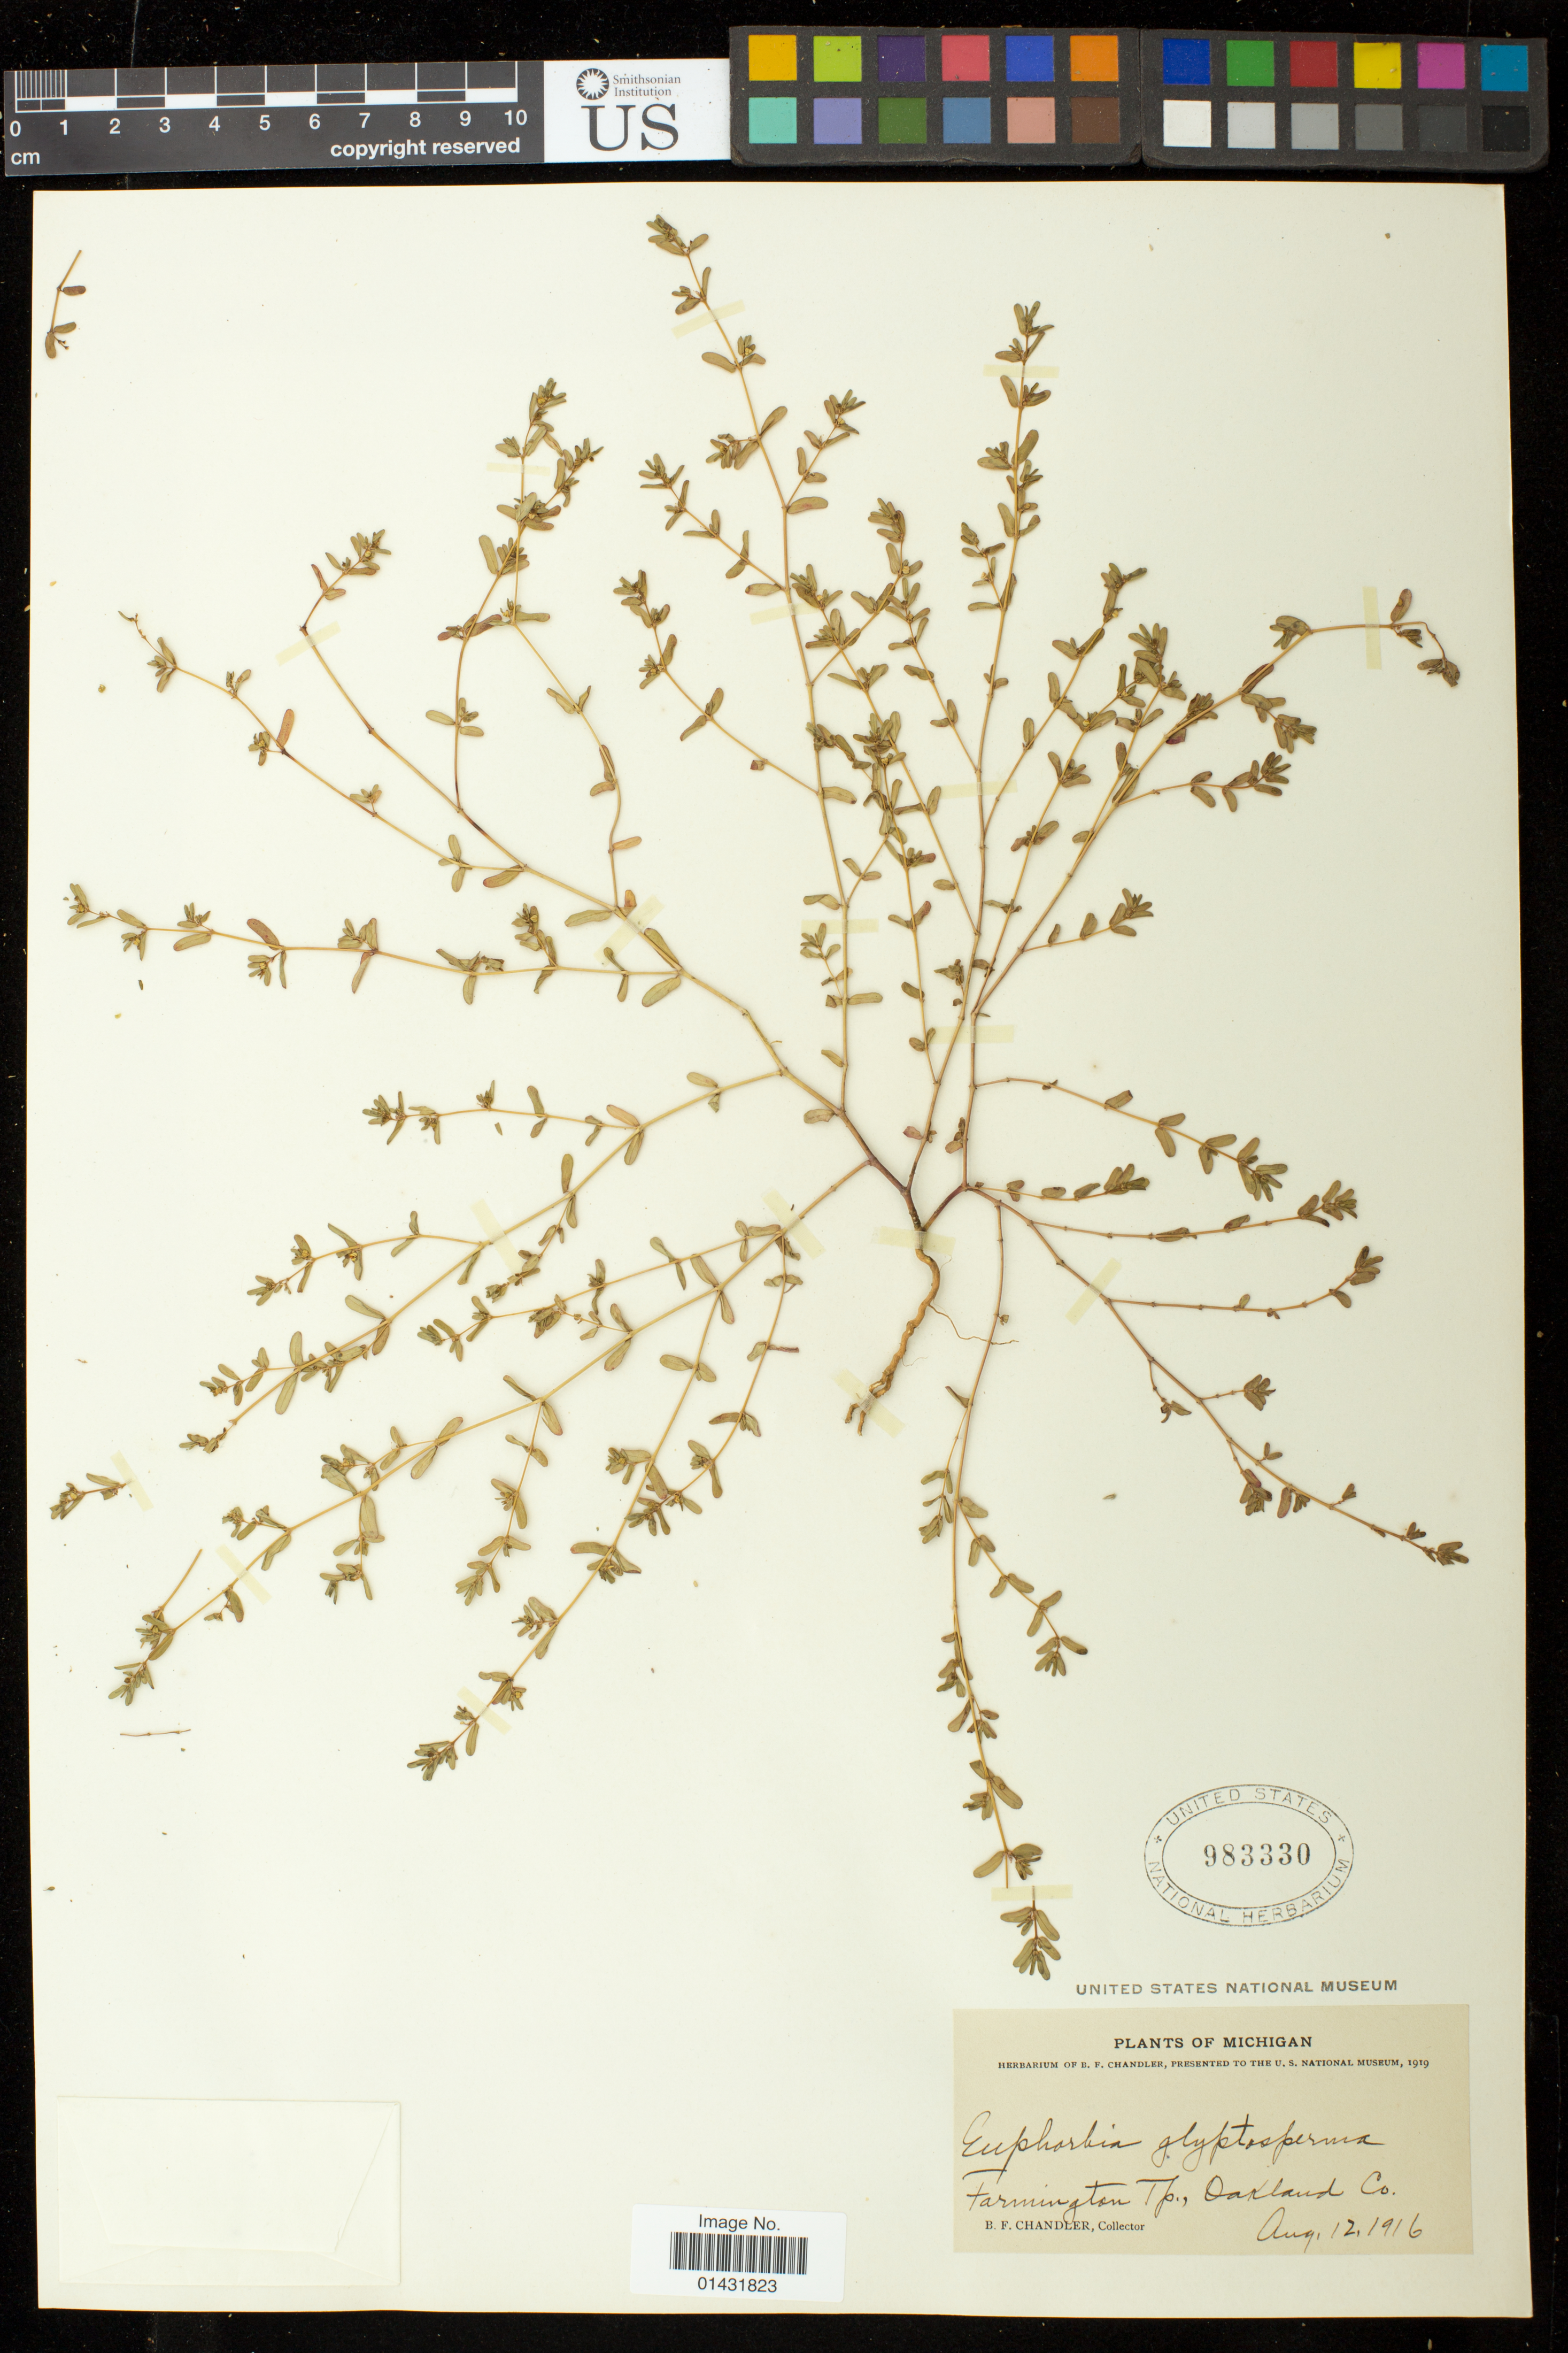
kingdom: Plantae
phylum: Tracheophyta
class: Magnoliopsida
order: Malpighiales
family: Euphorbiaceae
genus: Euphorbia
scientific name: Euphorbia glyptosperma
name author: Engelm.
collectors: B. F. Chandler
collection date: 1916-08-12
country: United States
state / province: Michigan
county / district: Oakland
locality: Farmington Tp.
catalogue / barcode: US 983330